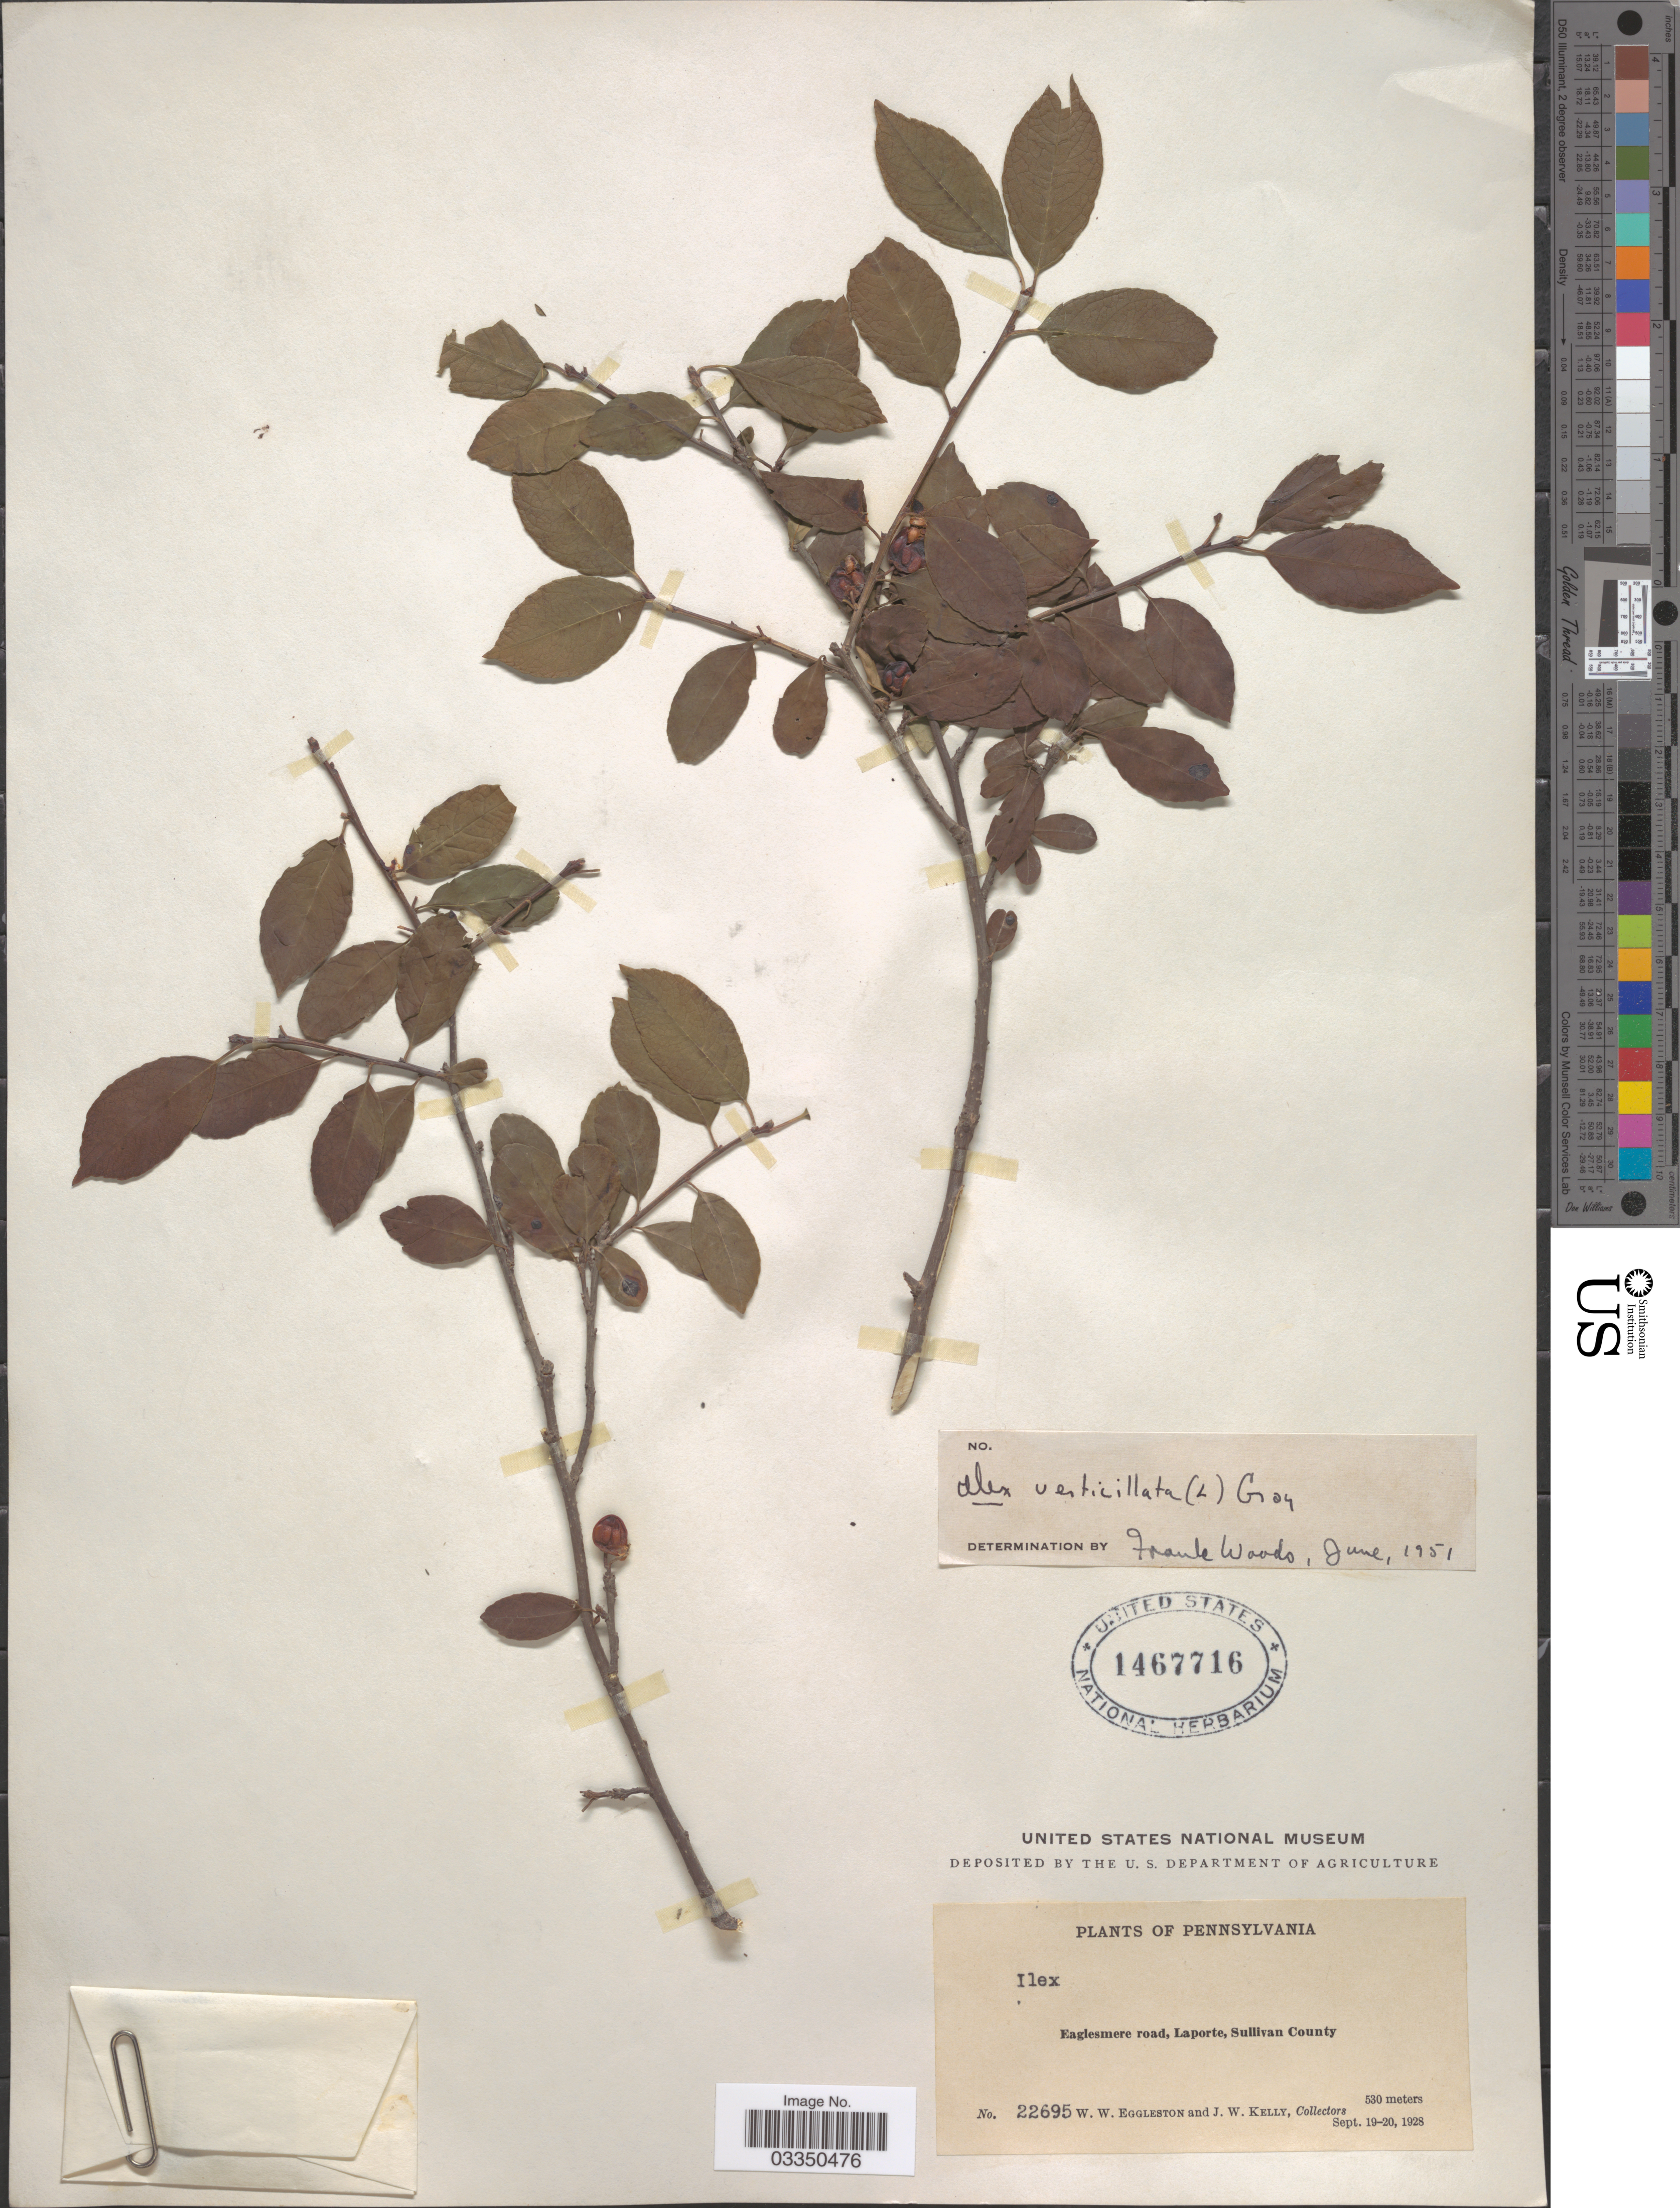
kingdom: Plantae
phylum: Tracheophyta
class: Magnoliopsida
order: Aquifoliales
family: Aquifoliaceae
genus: Ilex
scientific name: Ilex verticillata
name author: (L.) A. Gray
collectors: W. W. Eggleston & J. Kelly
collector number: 22695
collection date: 1928-09-19/1928-09-20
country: United States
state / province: Pennsylvania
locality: Eaglesmere road, Laporte, Sullivan County.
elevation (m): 530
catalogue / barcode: US 1467716